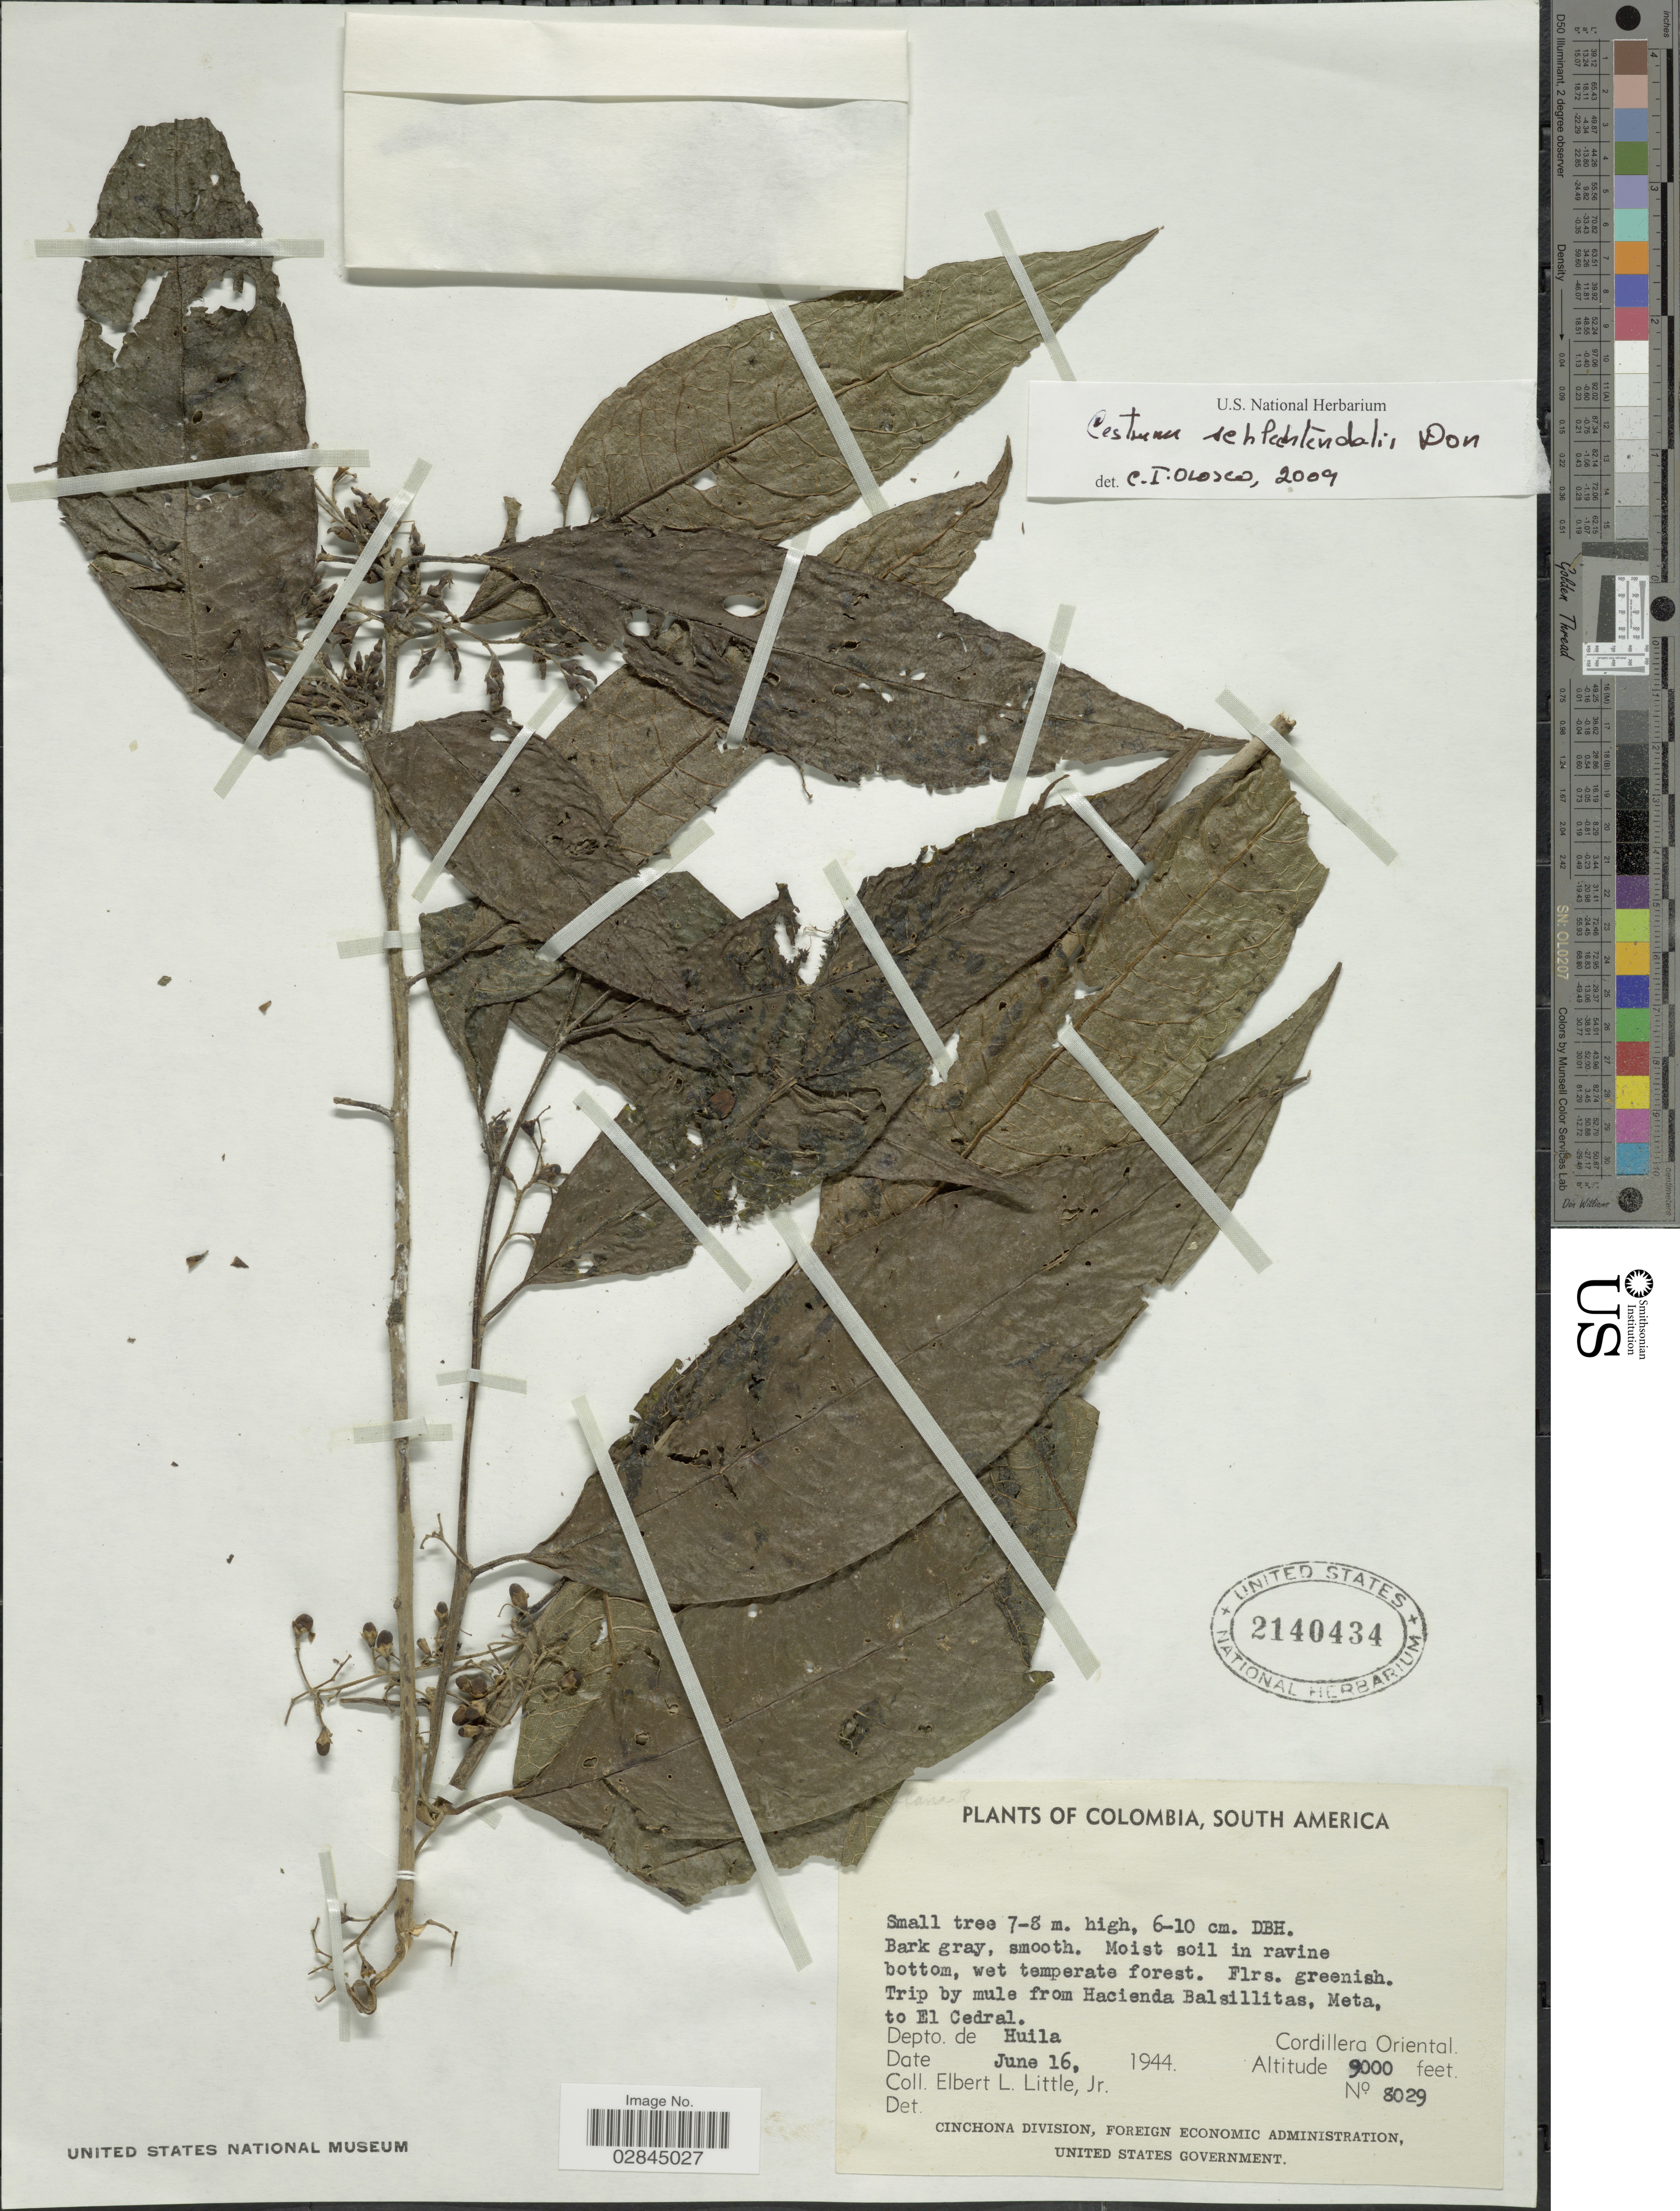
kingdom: Plantae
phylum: Tracheophyta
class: Magnoliopsida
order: Solanales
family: Solanaceae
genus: Cestrum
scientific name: Cestrum schlechtendahlii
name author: G. Don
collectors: E. L. Little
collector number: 8029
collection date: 1944-06-16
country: Colombia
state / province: Huila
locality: Trip by mule from Hacienda Balsillitas, Meta, to El Cedral. Depto. de Huila. Cordillera Oriental.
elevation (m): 2743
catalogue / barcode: US 2140434